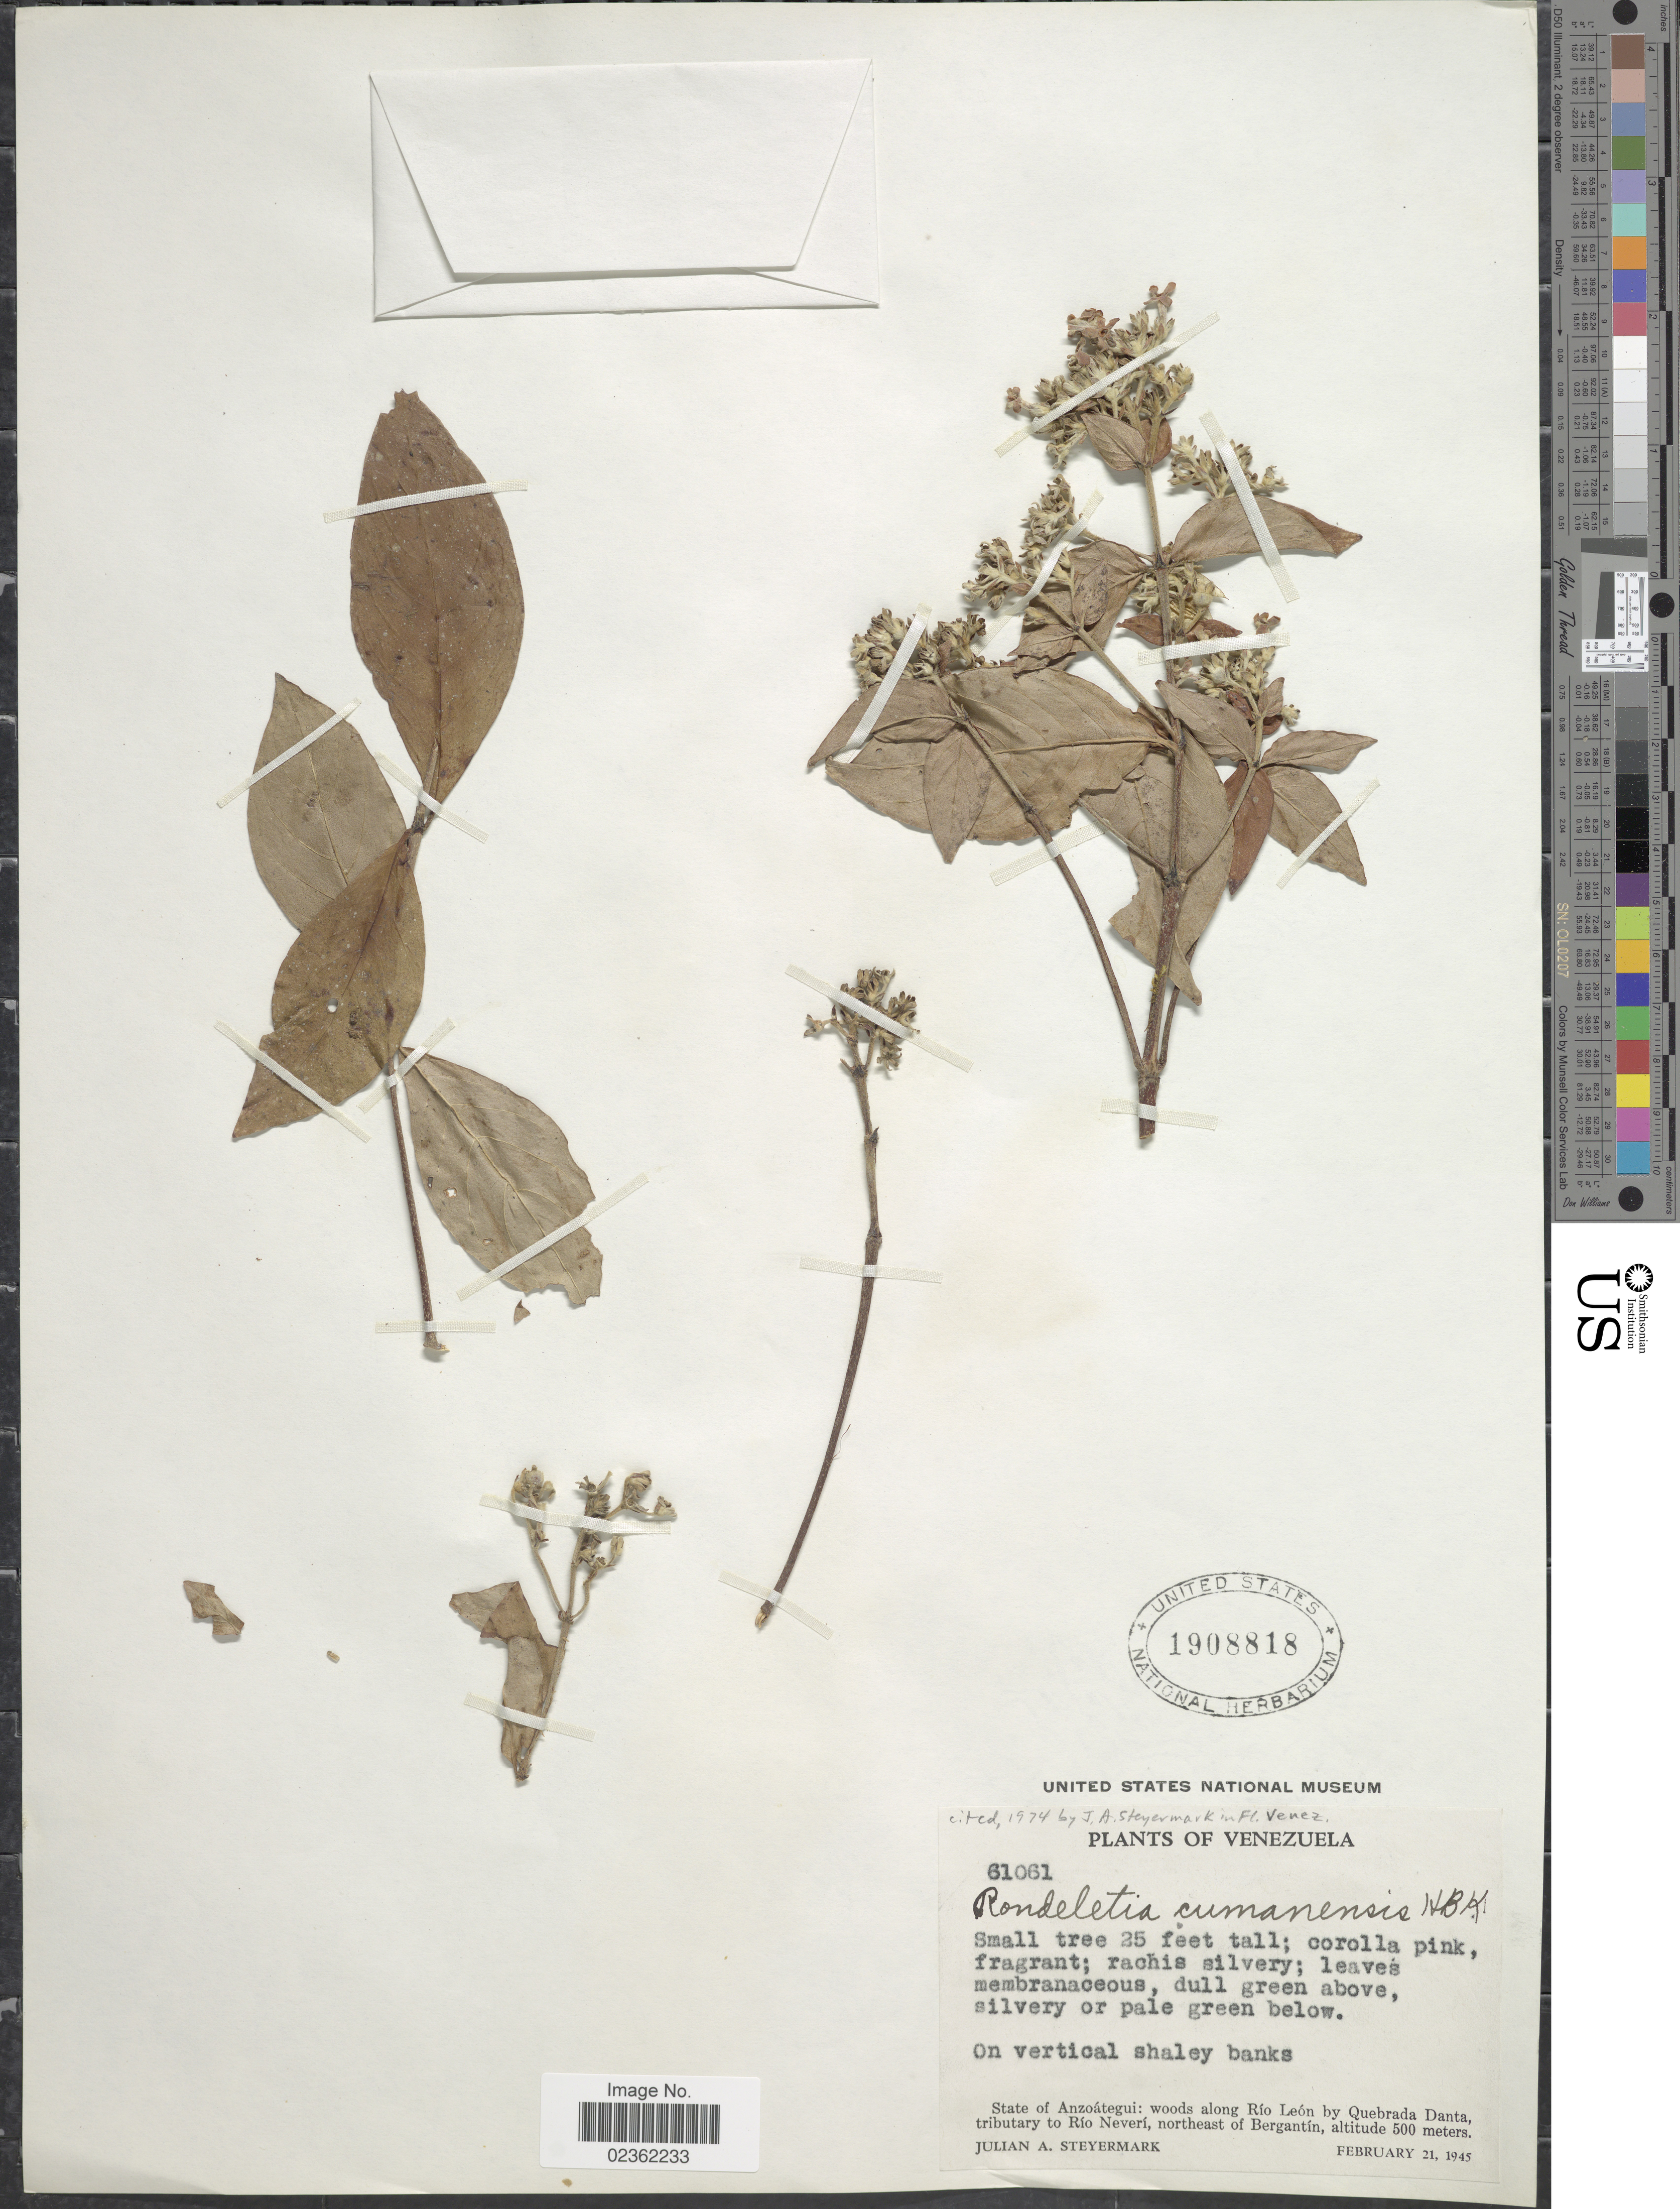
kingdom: Plantae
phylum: Tracheophyta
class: Magnoliopsida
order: Gentianales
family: Rubiaceae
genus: Rondeletia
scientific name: Rondeletia cumanensis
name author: Kunth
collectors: J. Steyermark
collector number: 61061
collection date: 1945-02-21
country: Venezuela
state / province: Anzoategui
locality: Woods along Rio Leon by Quebrada Danta, tributary to Rio Neveri, northeast of Bergantin, on vertical shaley banks.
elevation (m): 500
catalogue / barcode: US 1908818